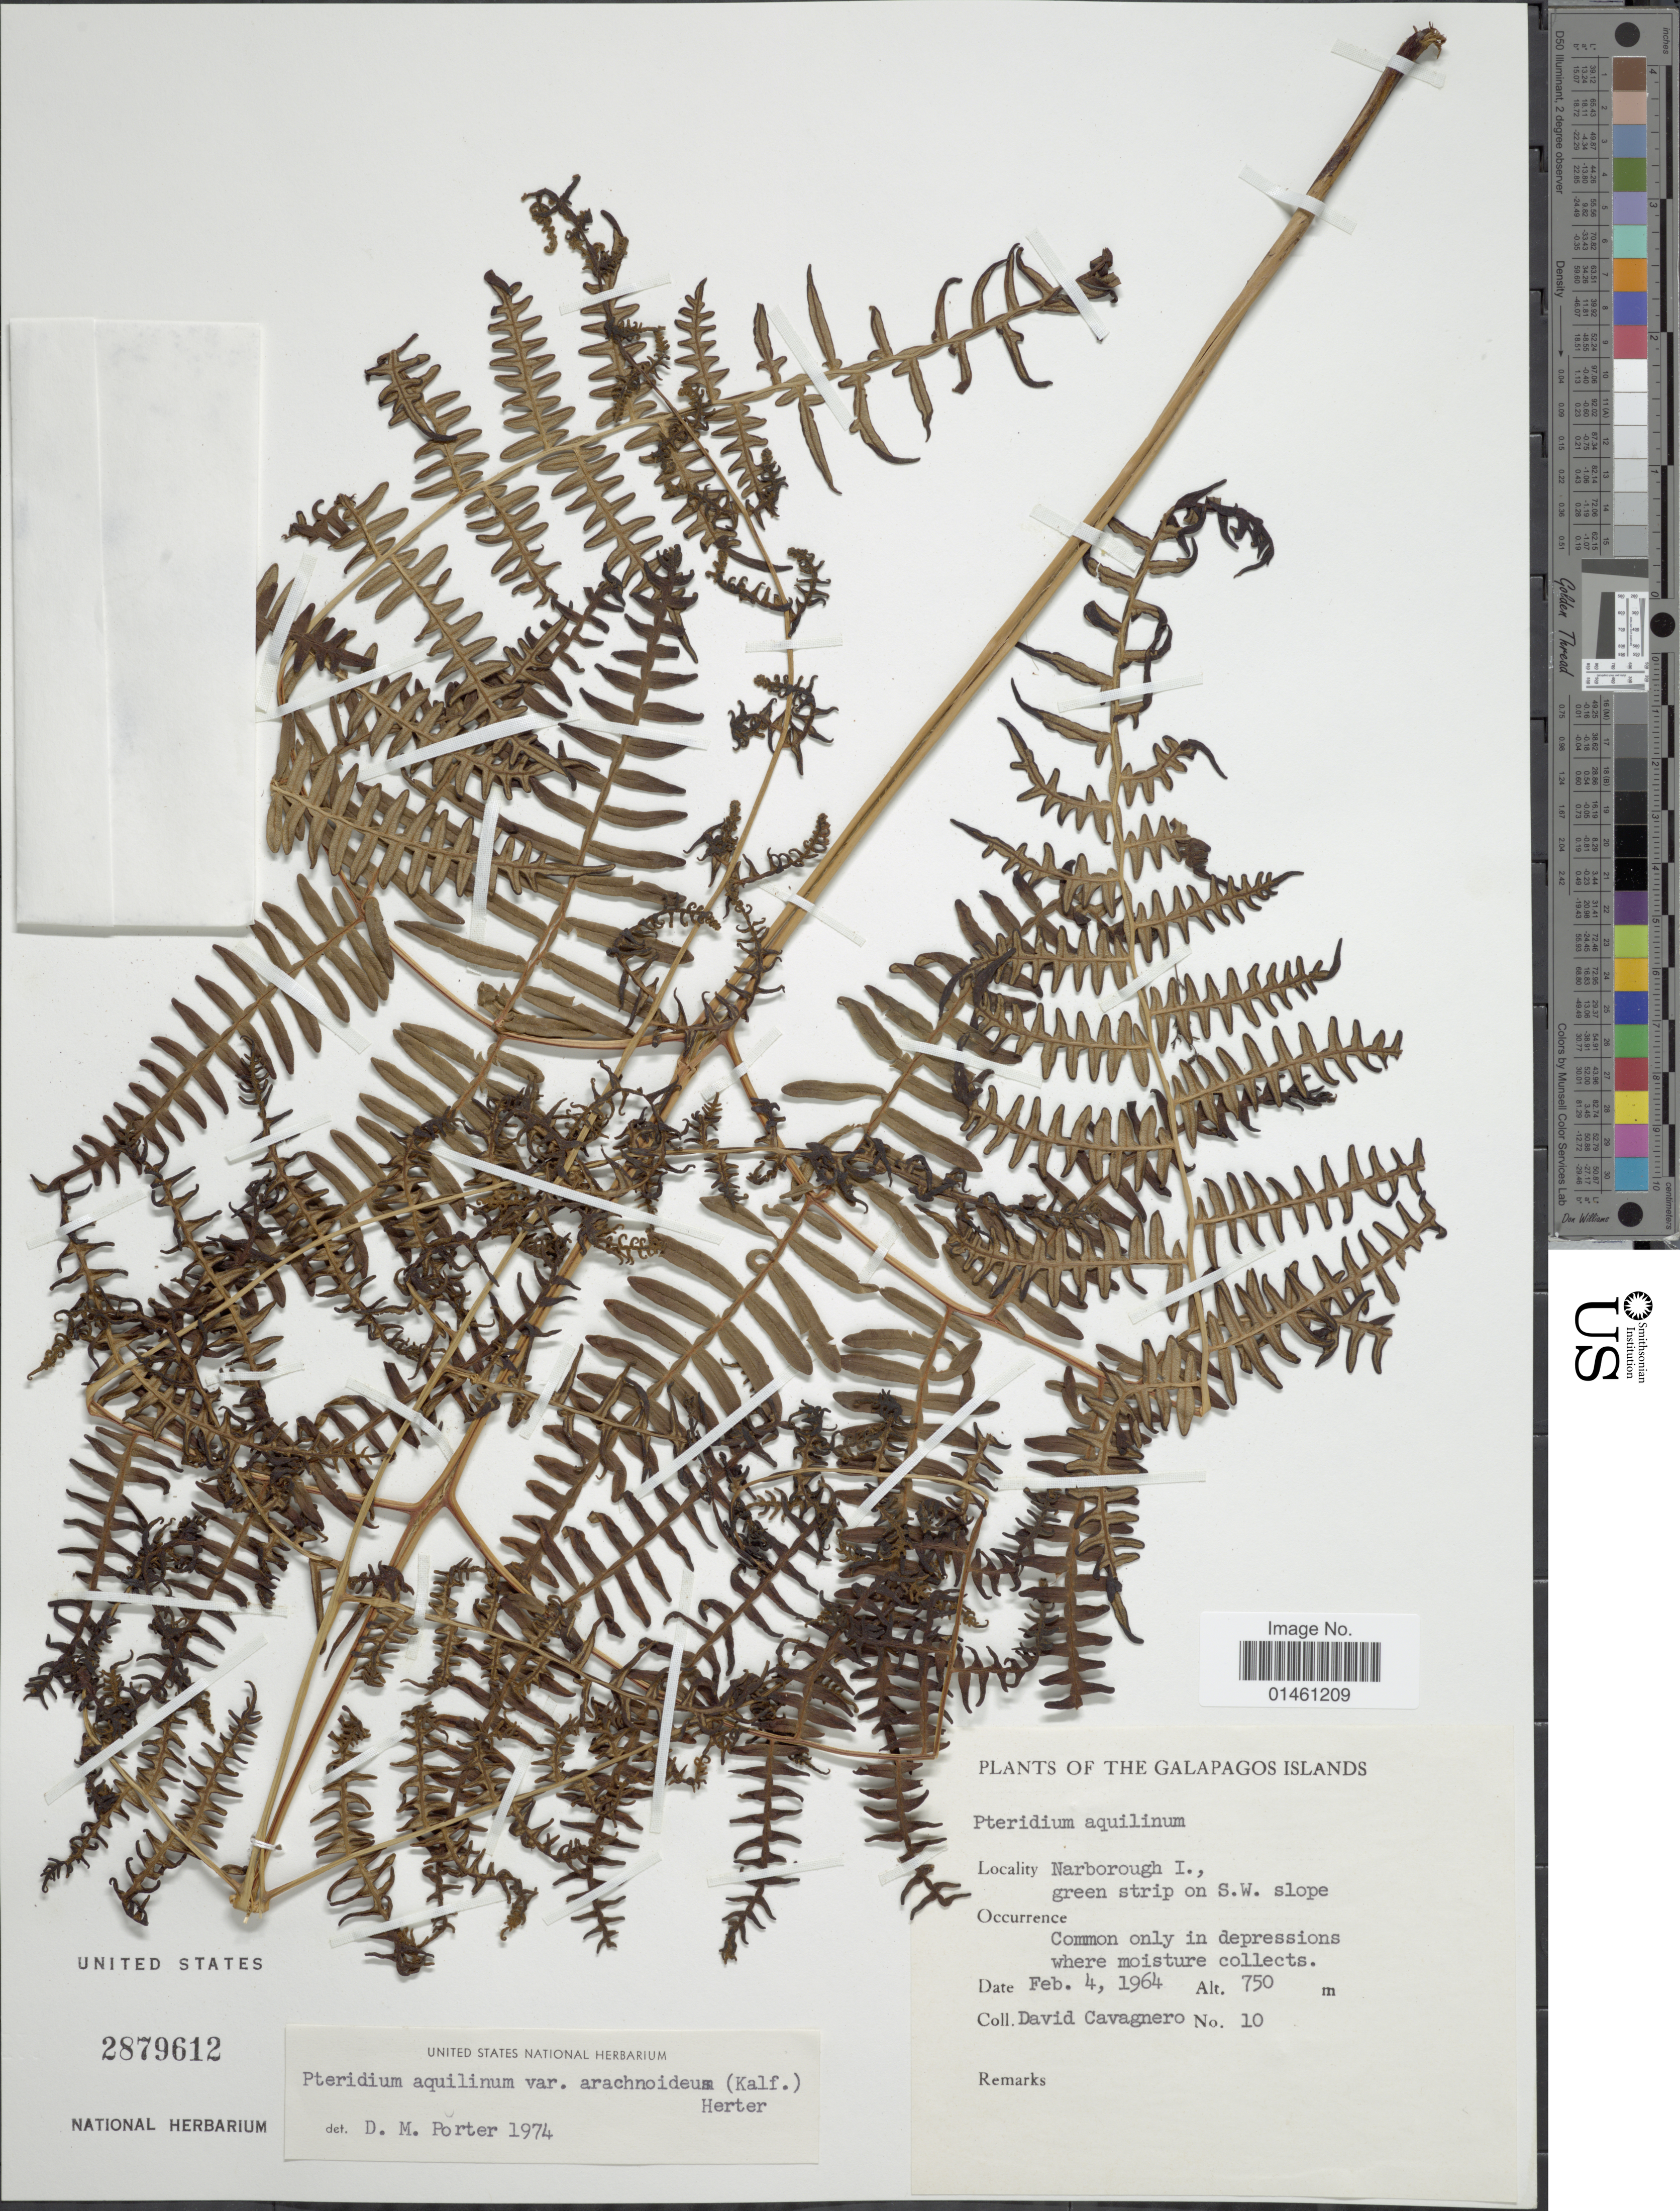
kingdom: Plantae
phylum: Tracheophyta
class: Polypodiopsida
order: Polypodiales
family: Dennstaedtiaceae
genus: Pteridium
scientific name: Pteridium aquilinum var. arachnoideum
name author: (Kaulf.) Herter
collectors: D. Cavagnaro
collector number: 10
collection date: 1964-02-04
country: Ecuador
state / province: Colón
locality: The Galapagos Islands, Narborough I., green strip on S.W. slope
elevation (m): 750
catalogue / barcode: US 2879612